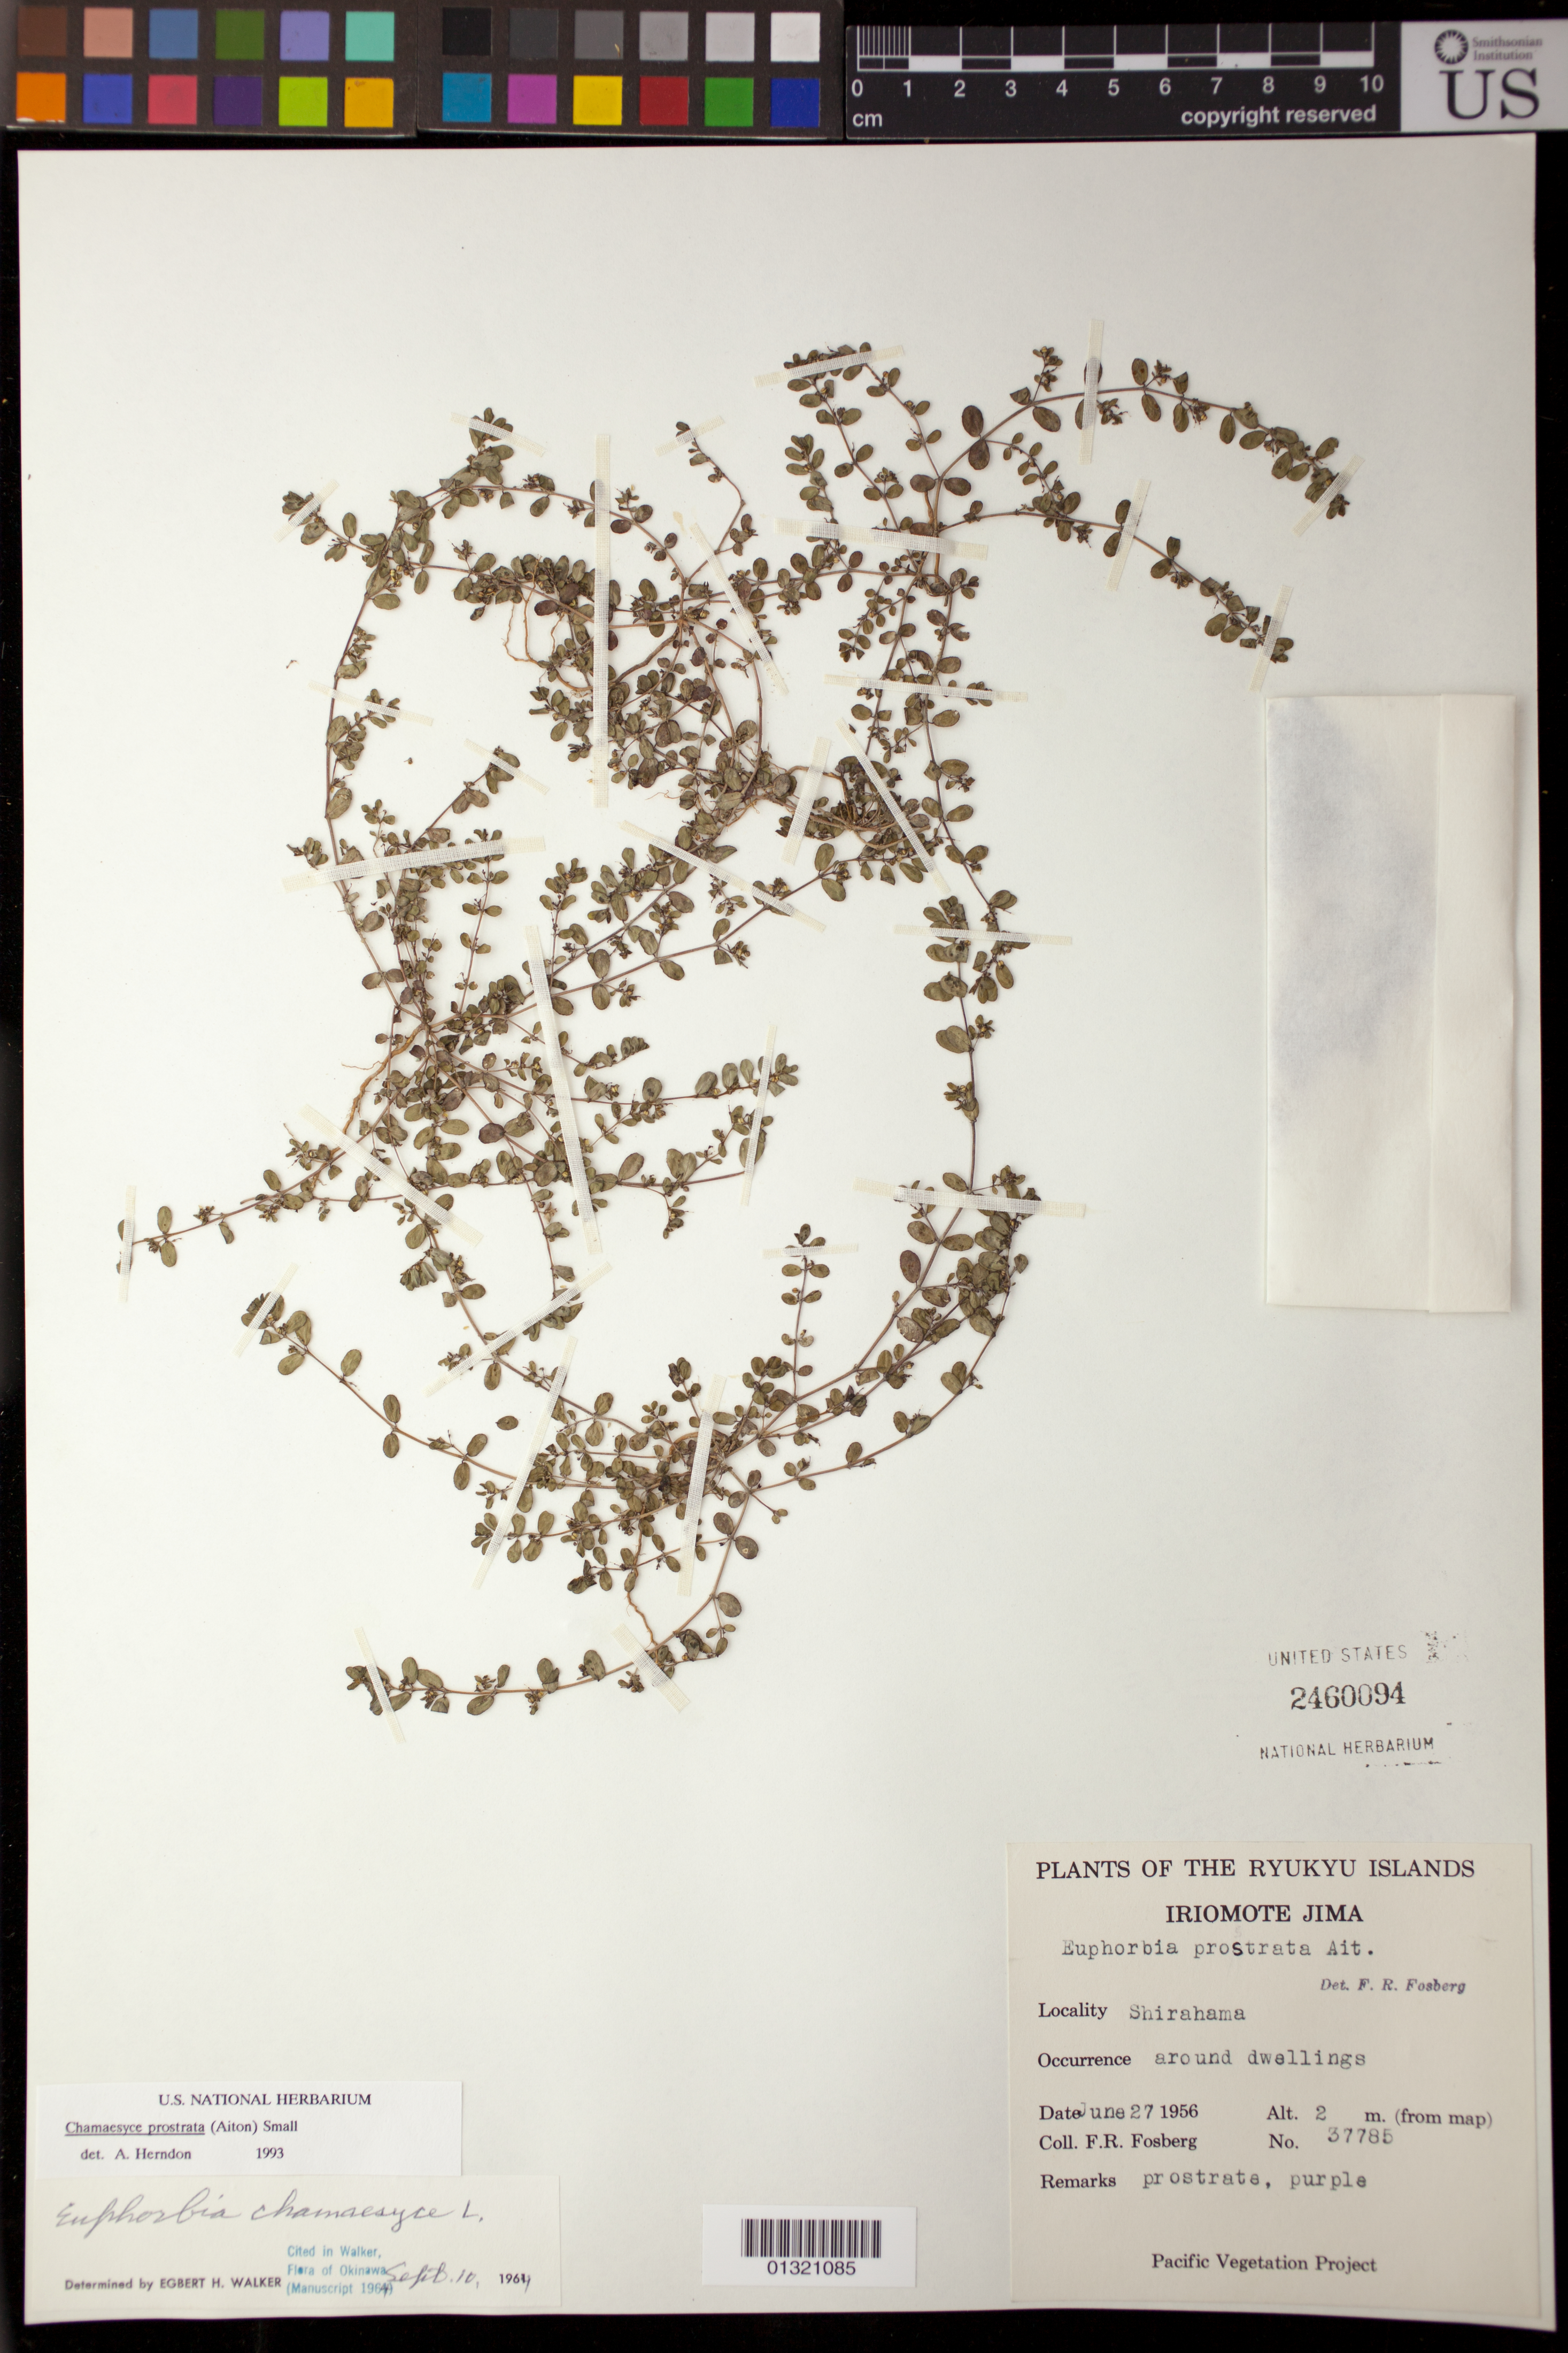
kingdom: Plantae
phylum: Tracheophyta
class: Magnoliopsida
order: Malpighiales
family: Euphorbiaceae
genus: Euphorbia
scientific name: Euphorbia prostrata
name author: Aiton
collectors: F. R. Fosberg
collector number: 37785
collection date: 1956-06-27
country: Japan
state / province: Okinawa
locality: Shirahama , Iriomote Jima [Iriomote-jima]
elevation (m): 2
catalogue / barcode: US 2460094